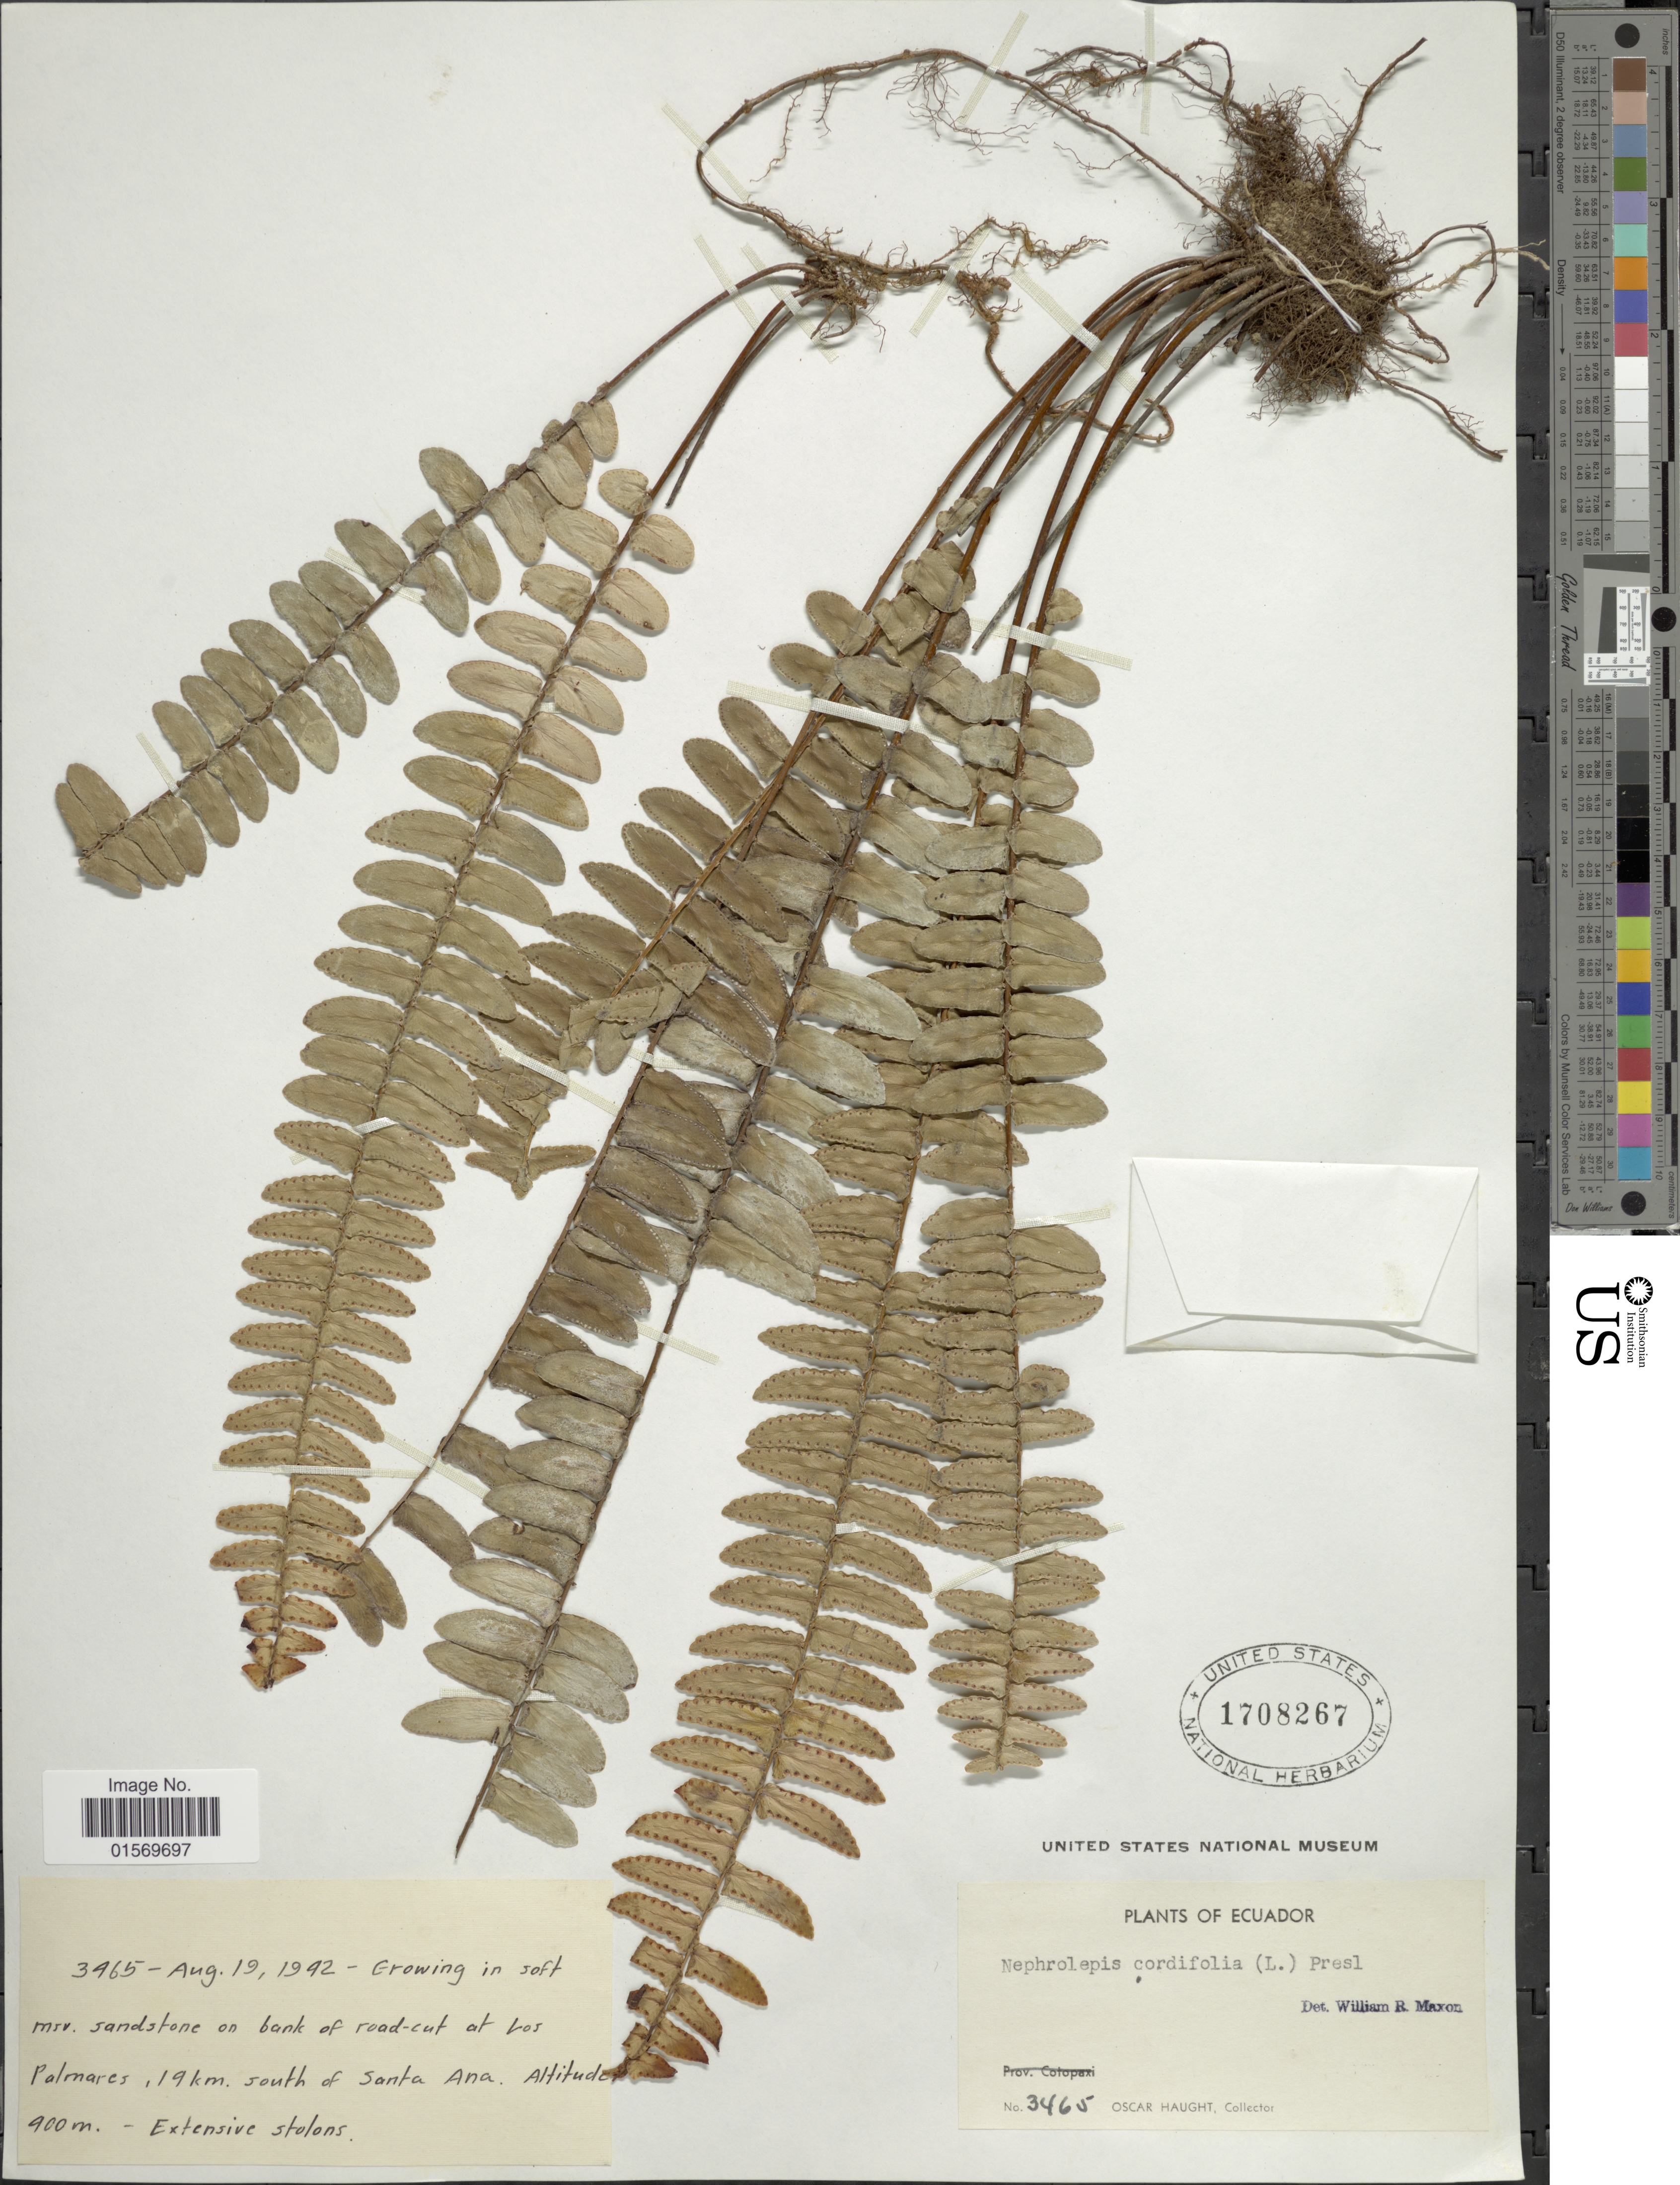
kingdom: Plantae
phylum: Tracheophyta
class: Polypodiopsida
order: Polypodiales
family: Nephrolepidaceae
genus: Nephrolepis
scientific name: Nephrolepis cordifolia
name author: (L.) C. Presl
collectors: O. L. Haught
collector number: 3465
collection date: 1942-08-19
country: Ecuador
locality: Msv. sandstone on bank of road-cut at Los Palmares, 19 km. south of Santa Ana.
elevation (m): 900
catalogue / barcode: US 1708267